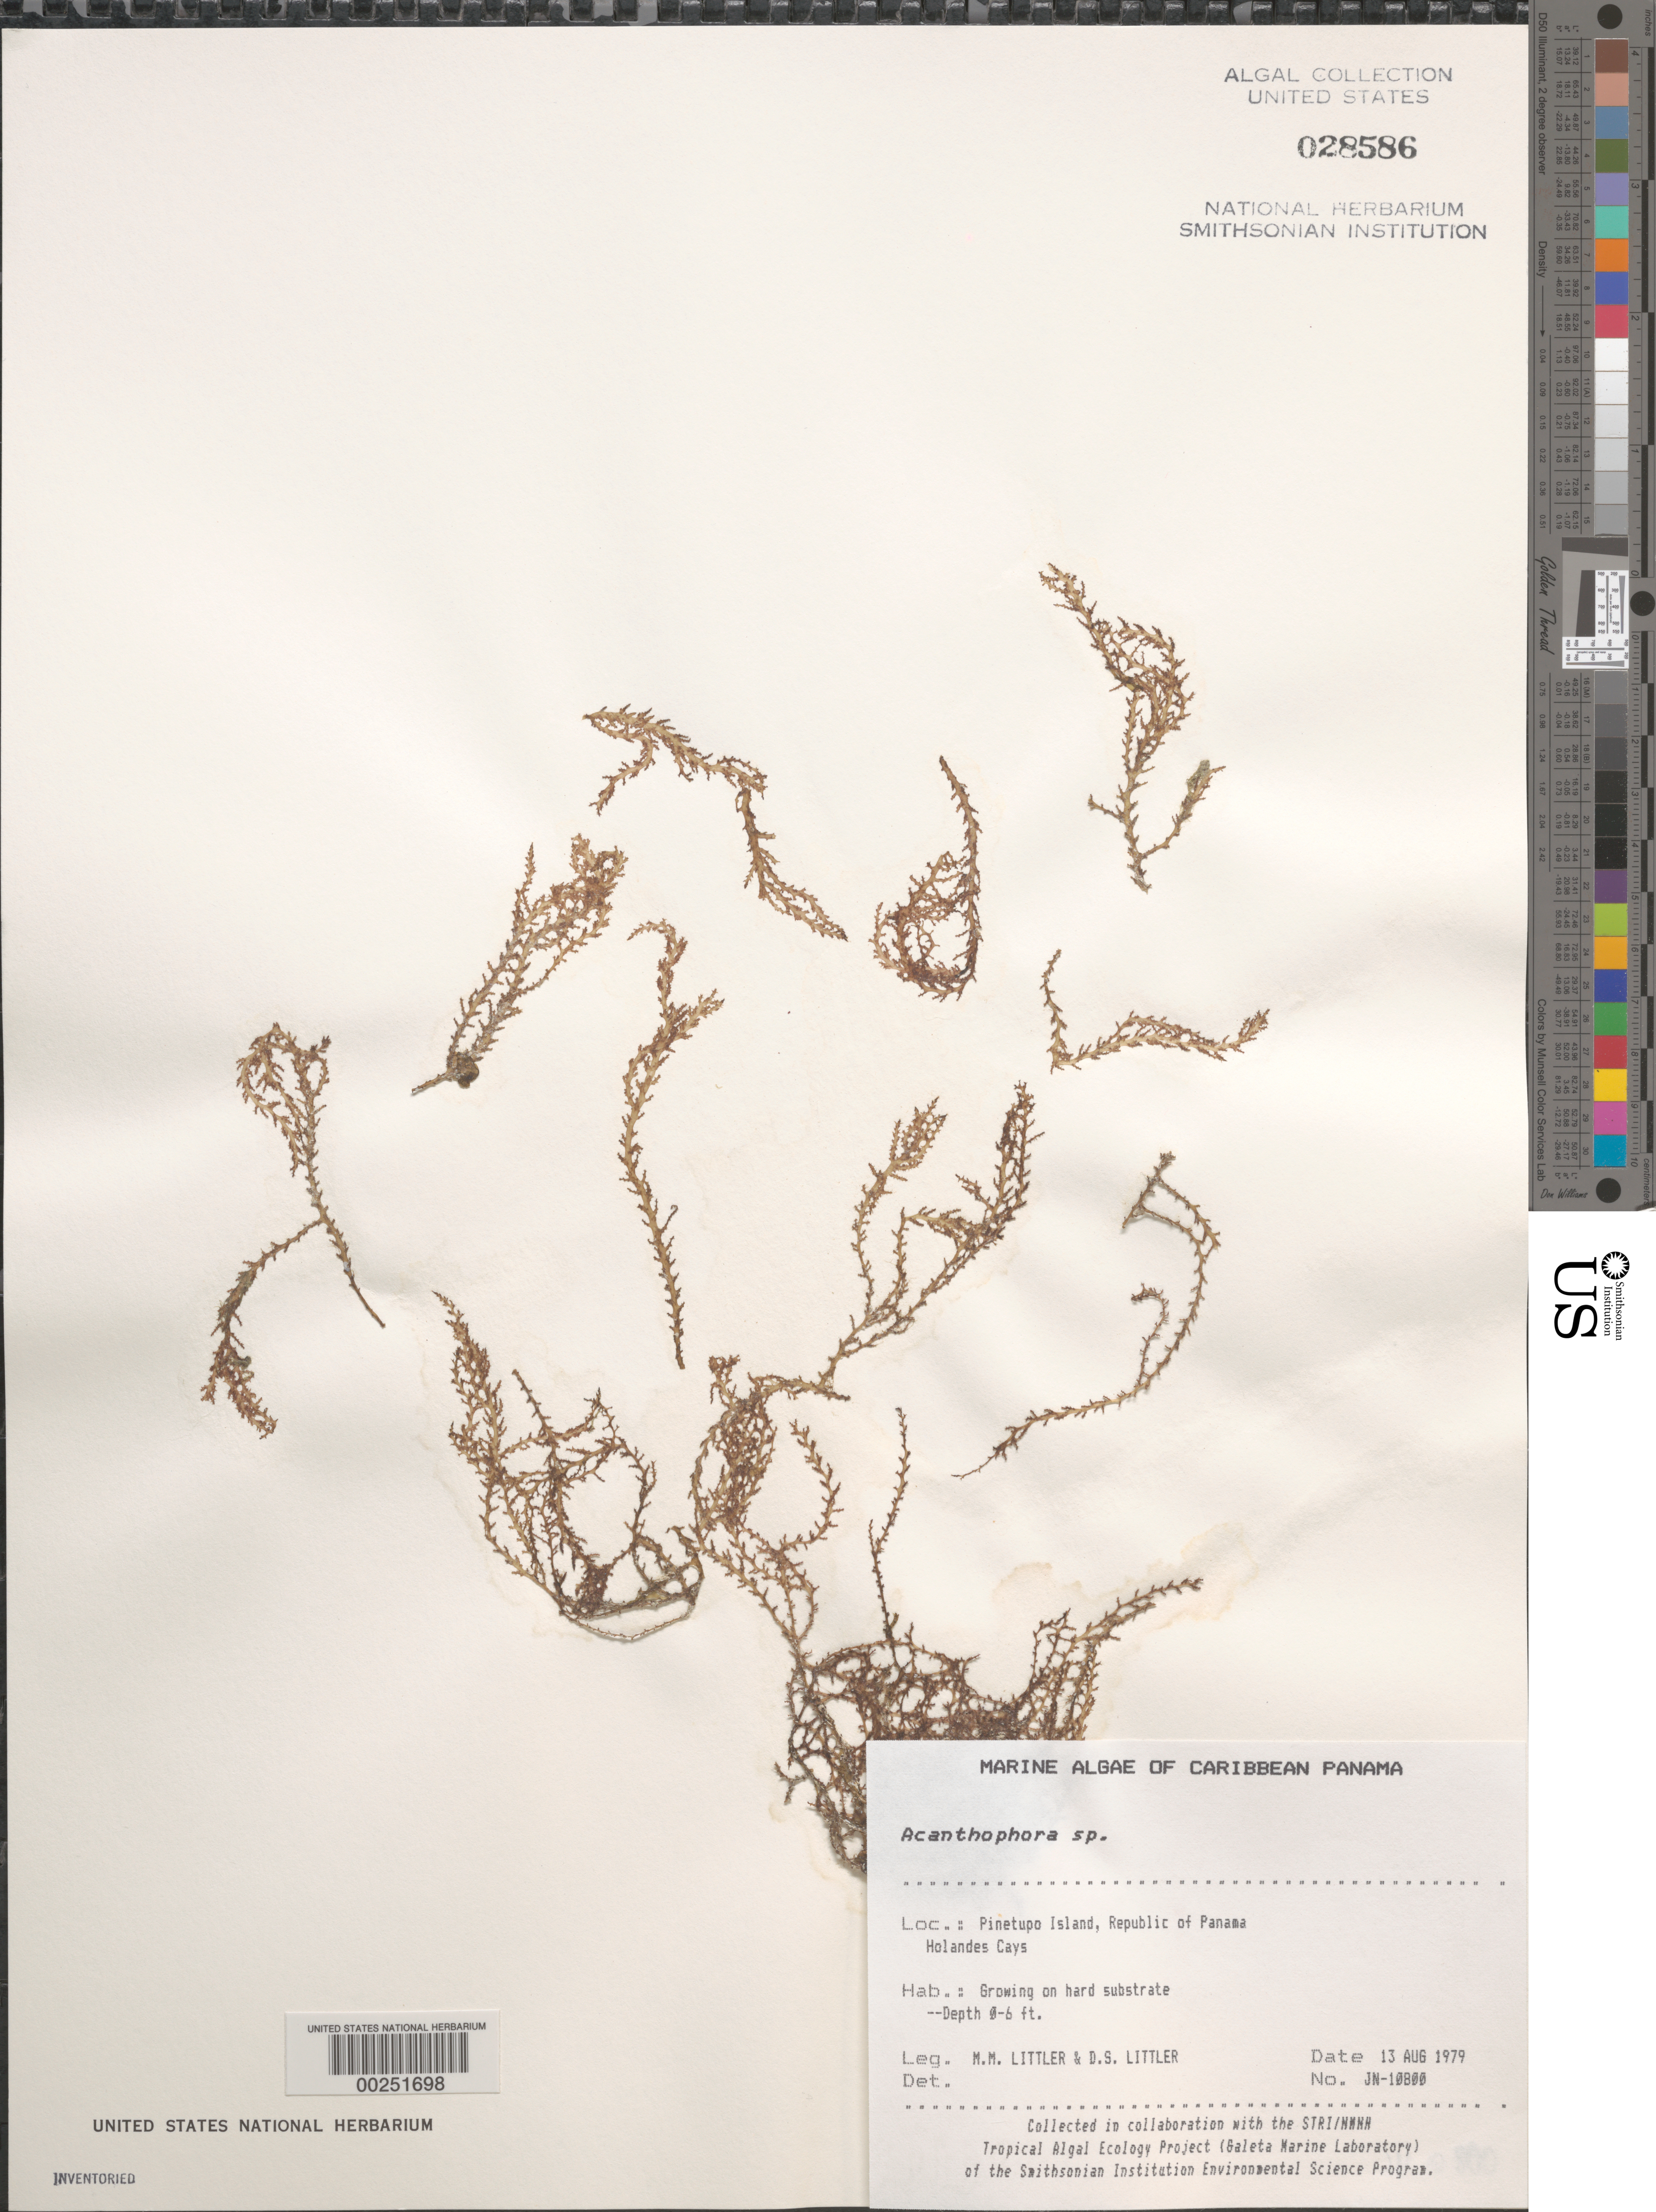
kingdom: Plantae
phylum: Rhodophyta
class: Florideophyceae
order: Ceramiales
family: Rhodomelaceae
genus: Acanthophora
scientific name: Acanthophora sp.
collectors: M. M. Littler & D. S. Littler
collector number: Jn-10800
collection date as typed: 13 Aug 1979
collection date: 1979-08-13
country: Panama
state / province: Kuna Yala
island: Pinetupo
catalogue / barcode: US 28586